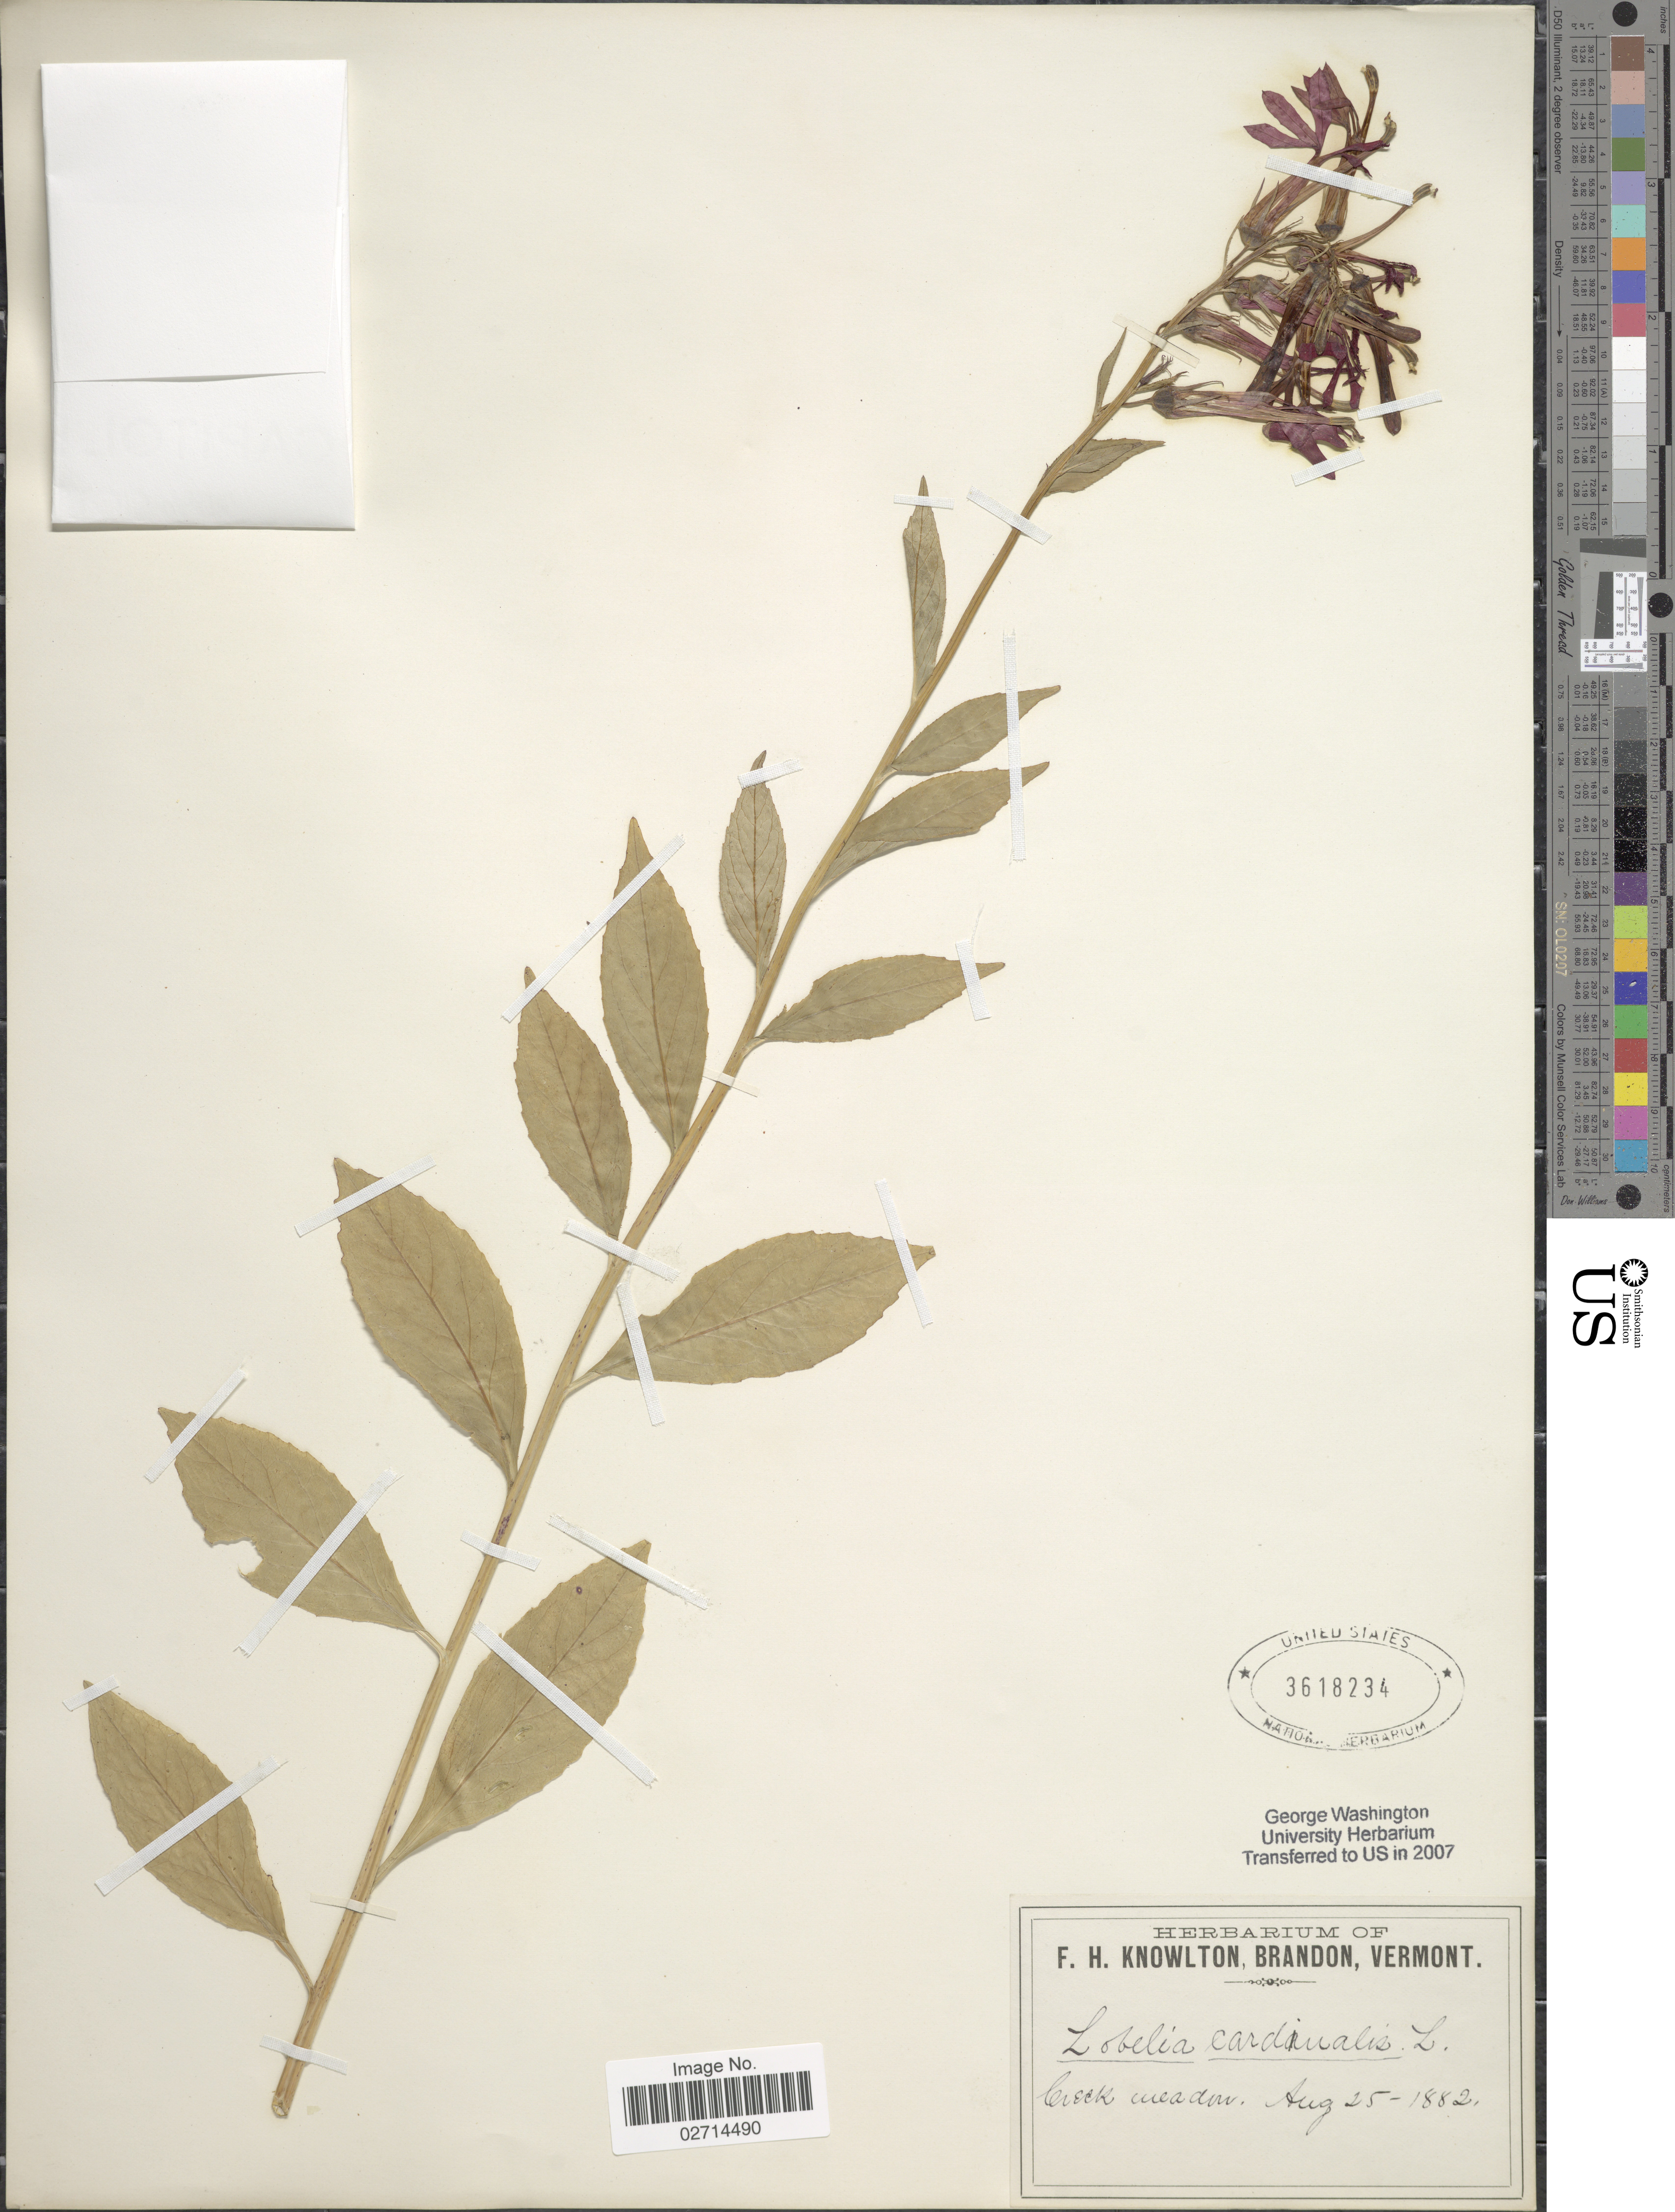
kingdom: Plantae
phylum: Tracheophyta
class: Magnoliopsida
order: Asterales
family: Campanulaceae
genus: Lobelia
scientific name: Lobelia cardinalis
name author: L.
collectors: F. H. Knowlton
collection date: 1882-08-25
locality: Creek meadow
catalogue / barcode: US 3618234